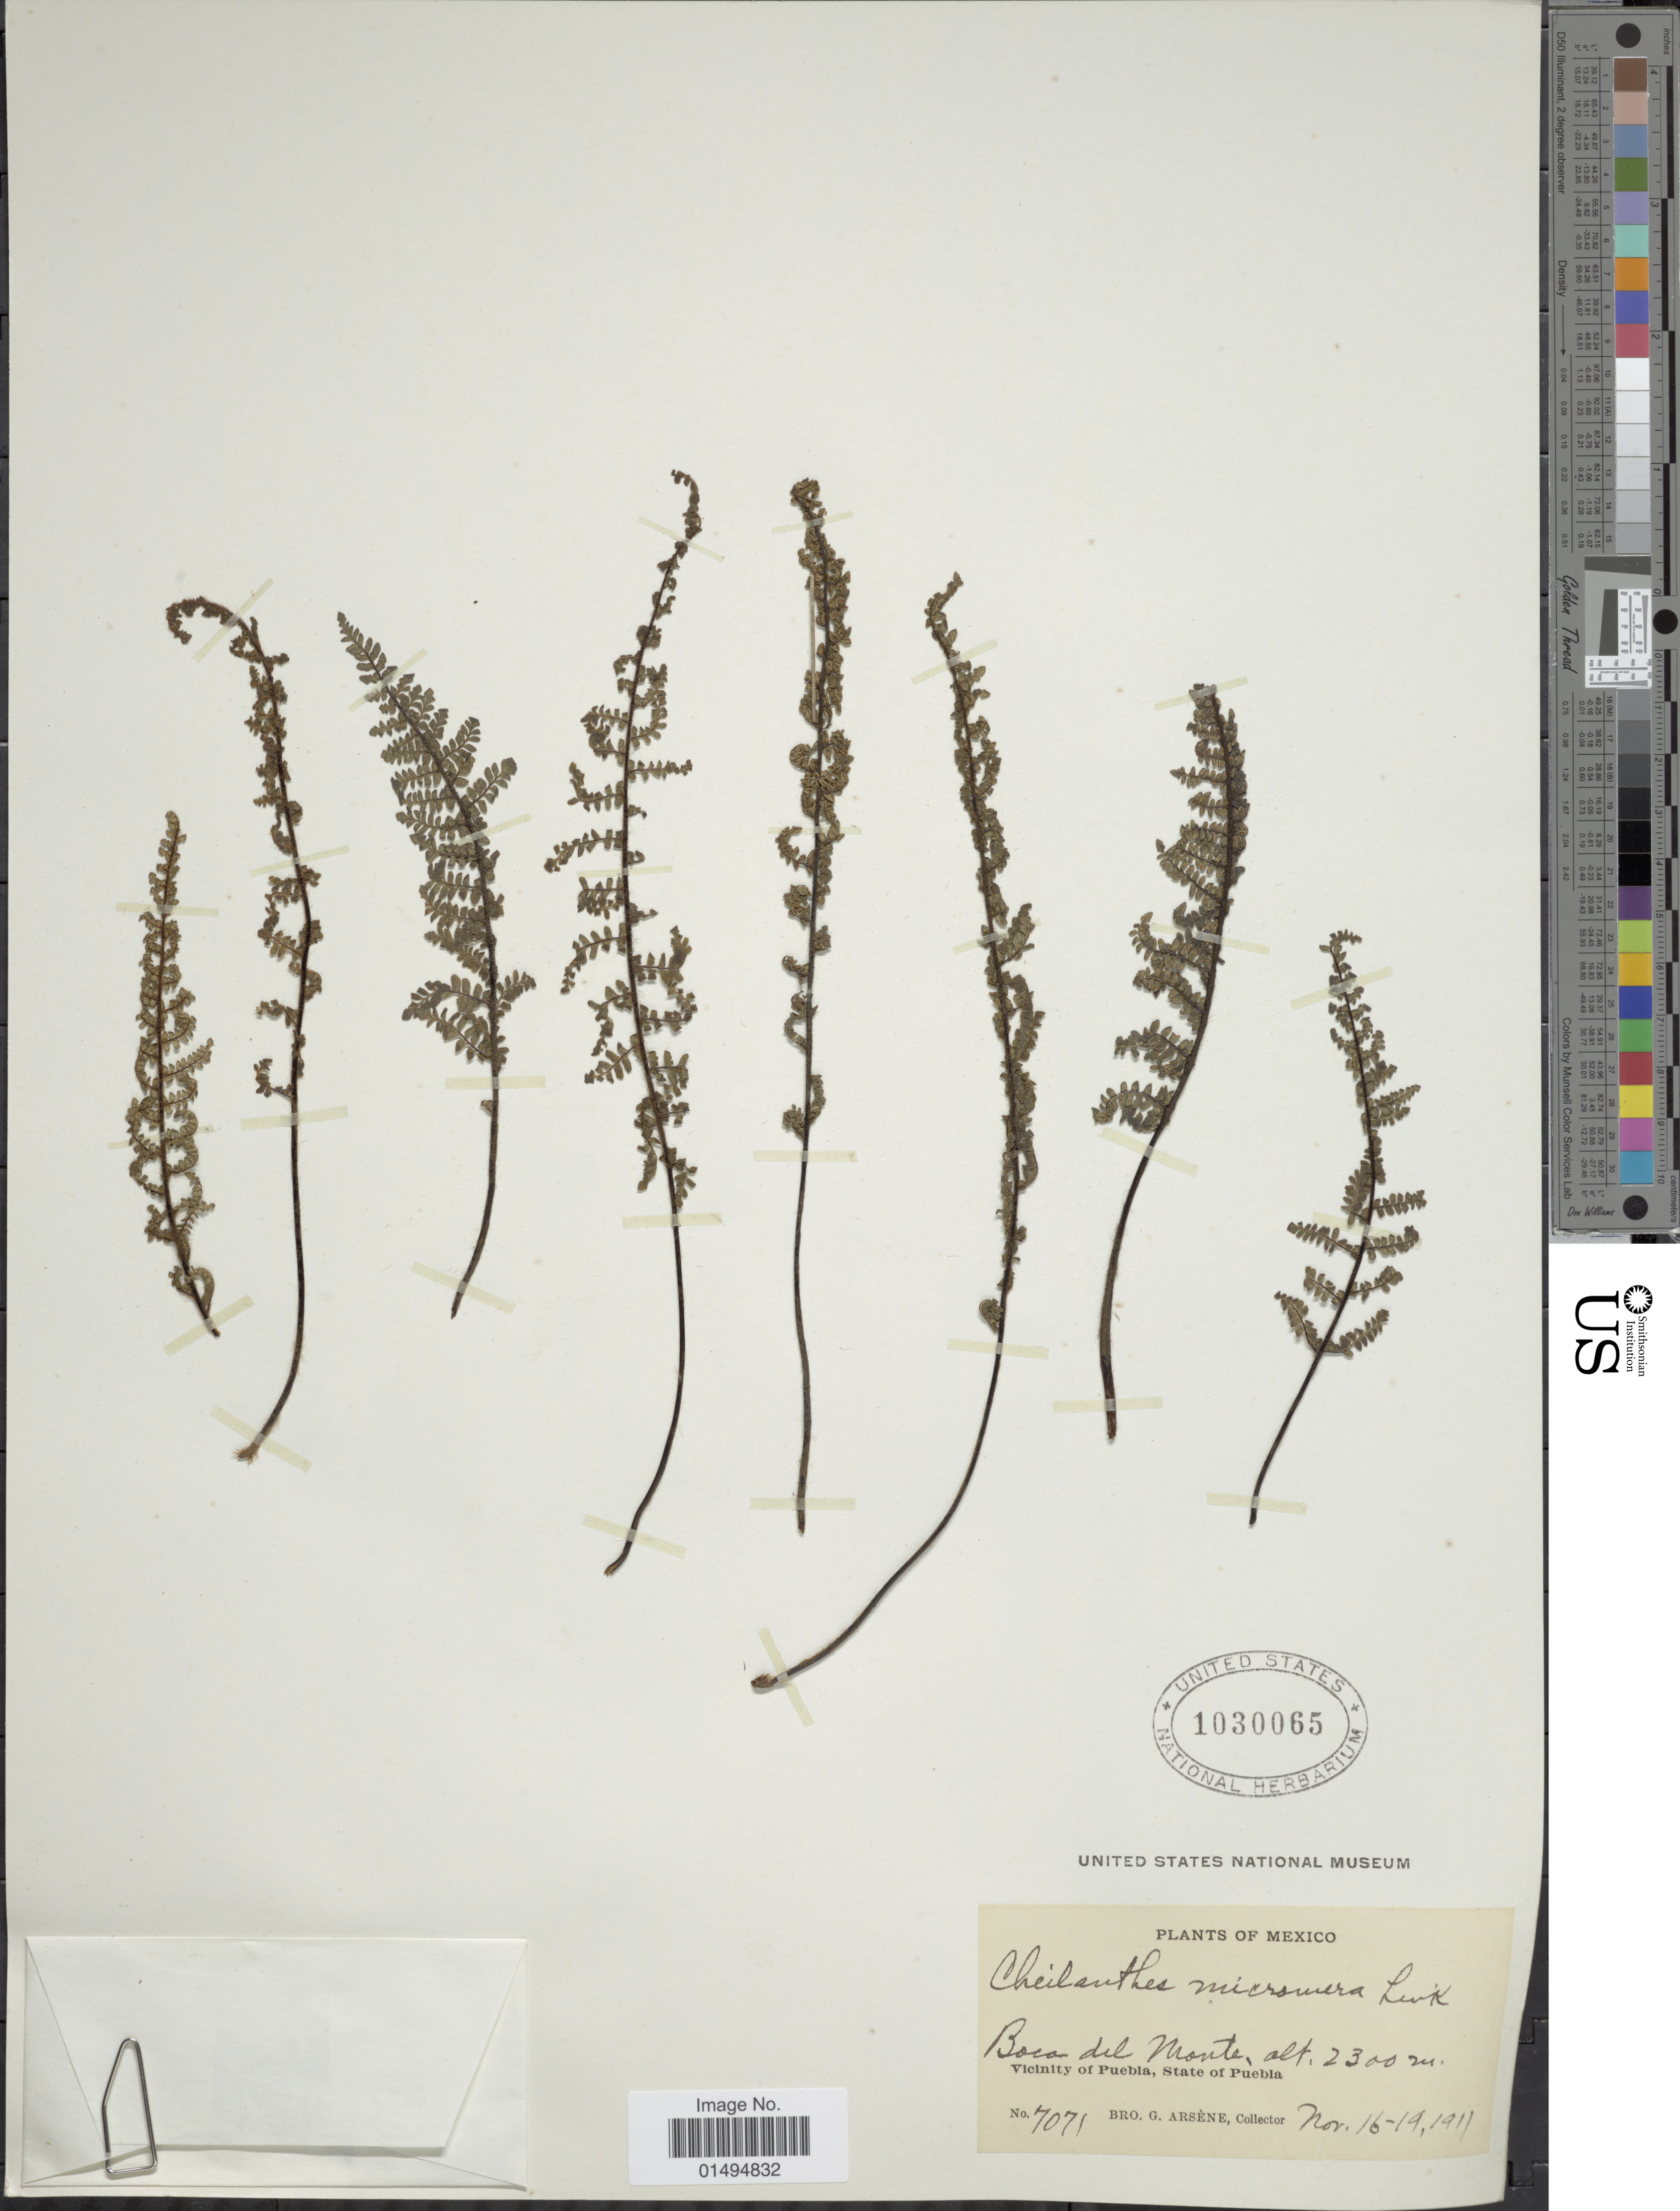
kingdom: Plantae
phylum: Tracheophyta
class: Polypodiopsida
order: Polypodiales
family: Pteridaceae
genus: Myriopteris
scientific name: Myriopteris notholaenoides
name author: (Desv.) Grusz & Windham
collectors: Bro. G. Arsène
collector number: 7071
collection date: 1911-11-16/1911-11-19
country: Mexico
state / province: Puebla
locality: Boca del Monte, Vicinity of Puebla, State of Puebla.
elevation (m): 2300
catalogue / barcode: US 1030065